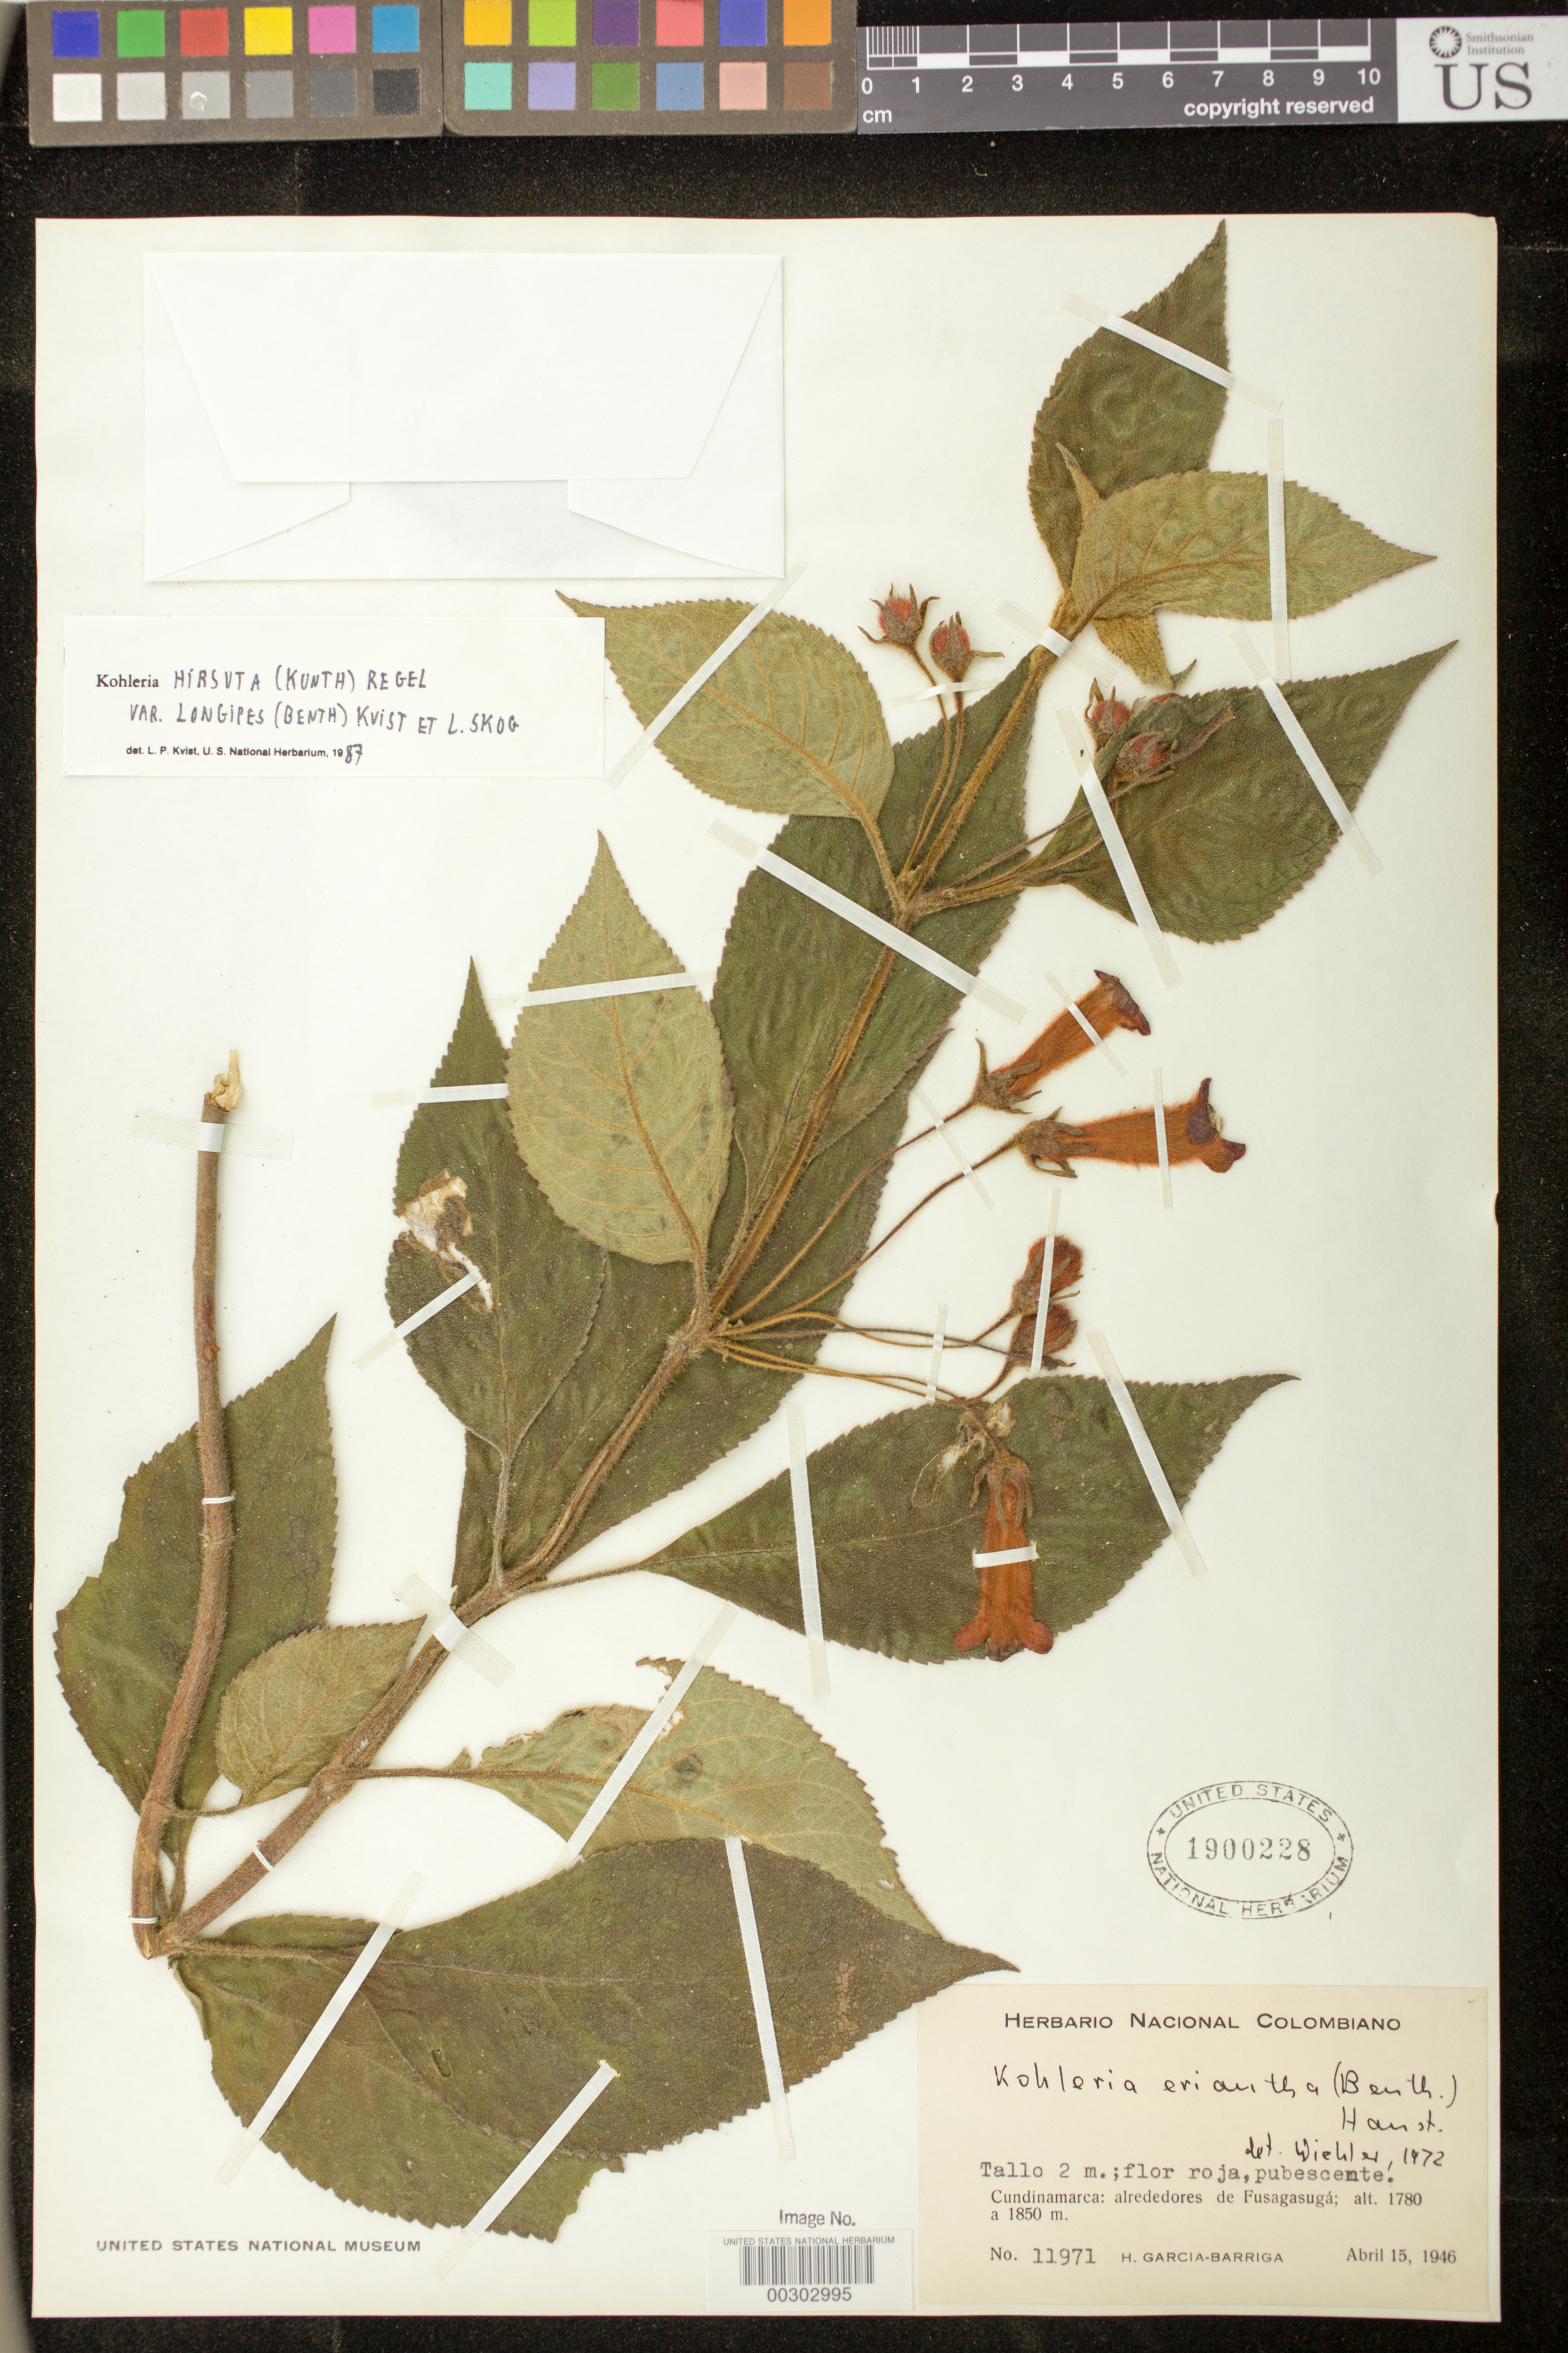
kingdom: Plantae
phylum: Tracheophyta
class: Magnoliopsida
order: Lamiales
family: Gesneriaceae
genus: Kohleria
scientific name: Kohleria hirsuta var. longipes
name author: (Benth.) L.P. Kvist & L.E. Skog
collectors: H. García Barriga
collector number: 11971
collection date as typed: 15 Apr 1946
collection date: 1946-04-15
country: Colombia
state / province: Cundinamarca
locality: Alrededores de Fusagasugá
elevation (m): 1780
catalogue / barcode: US 1900228